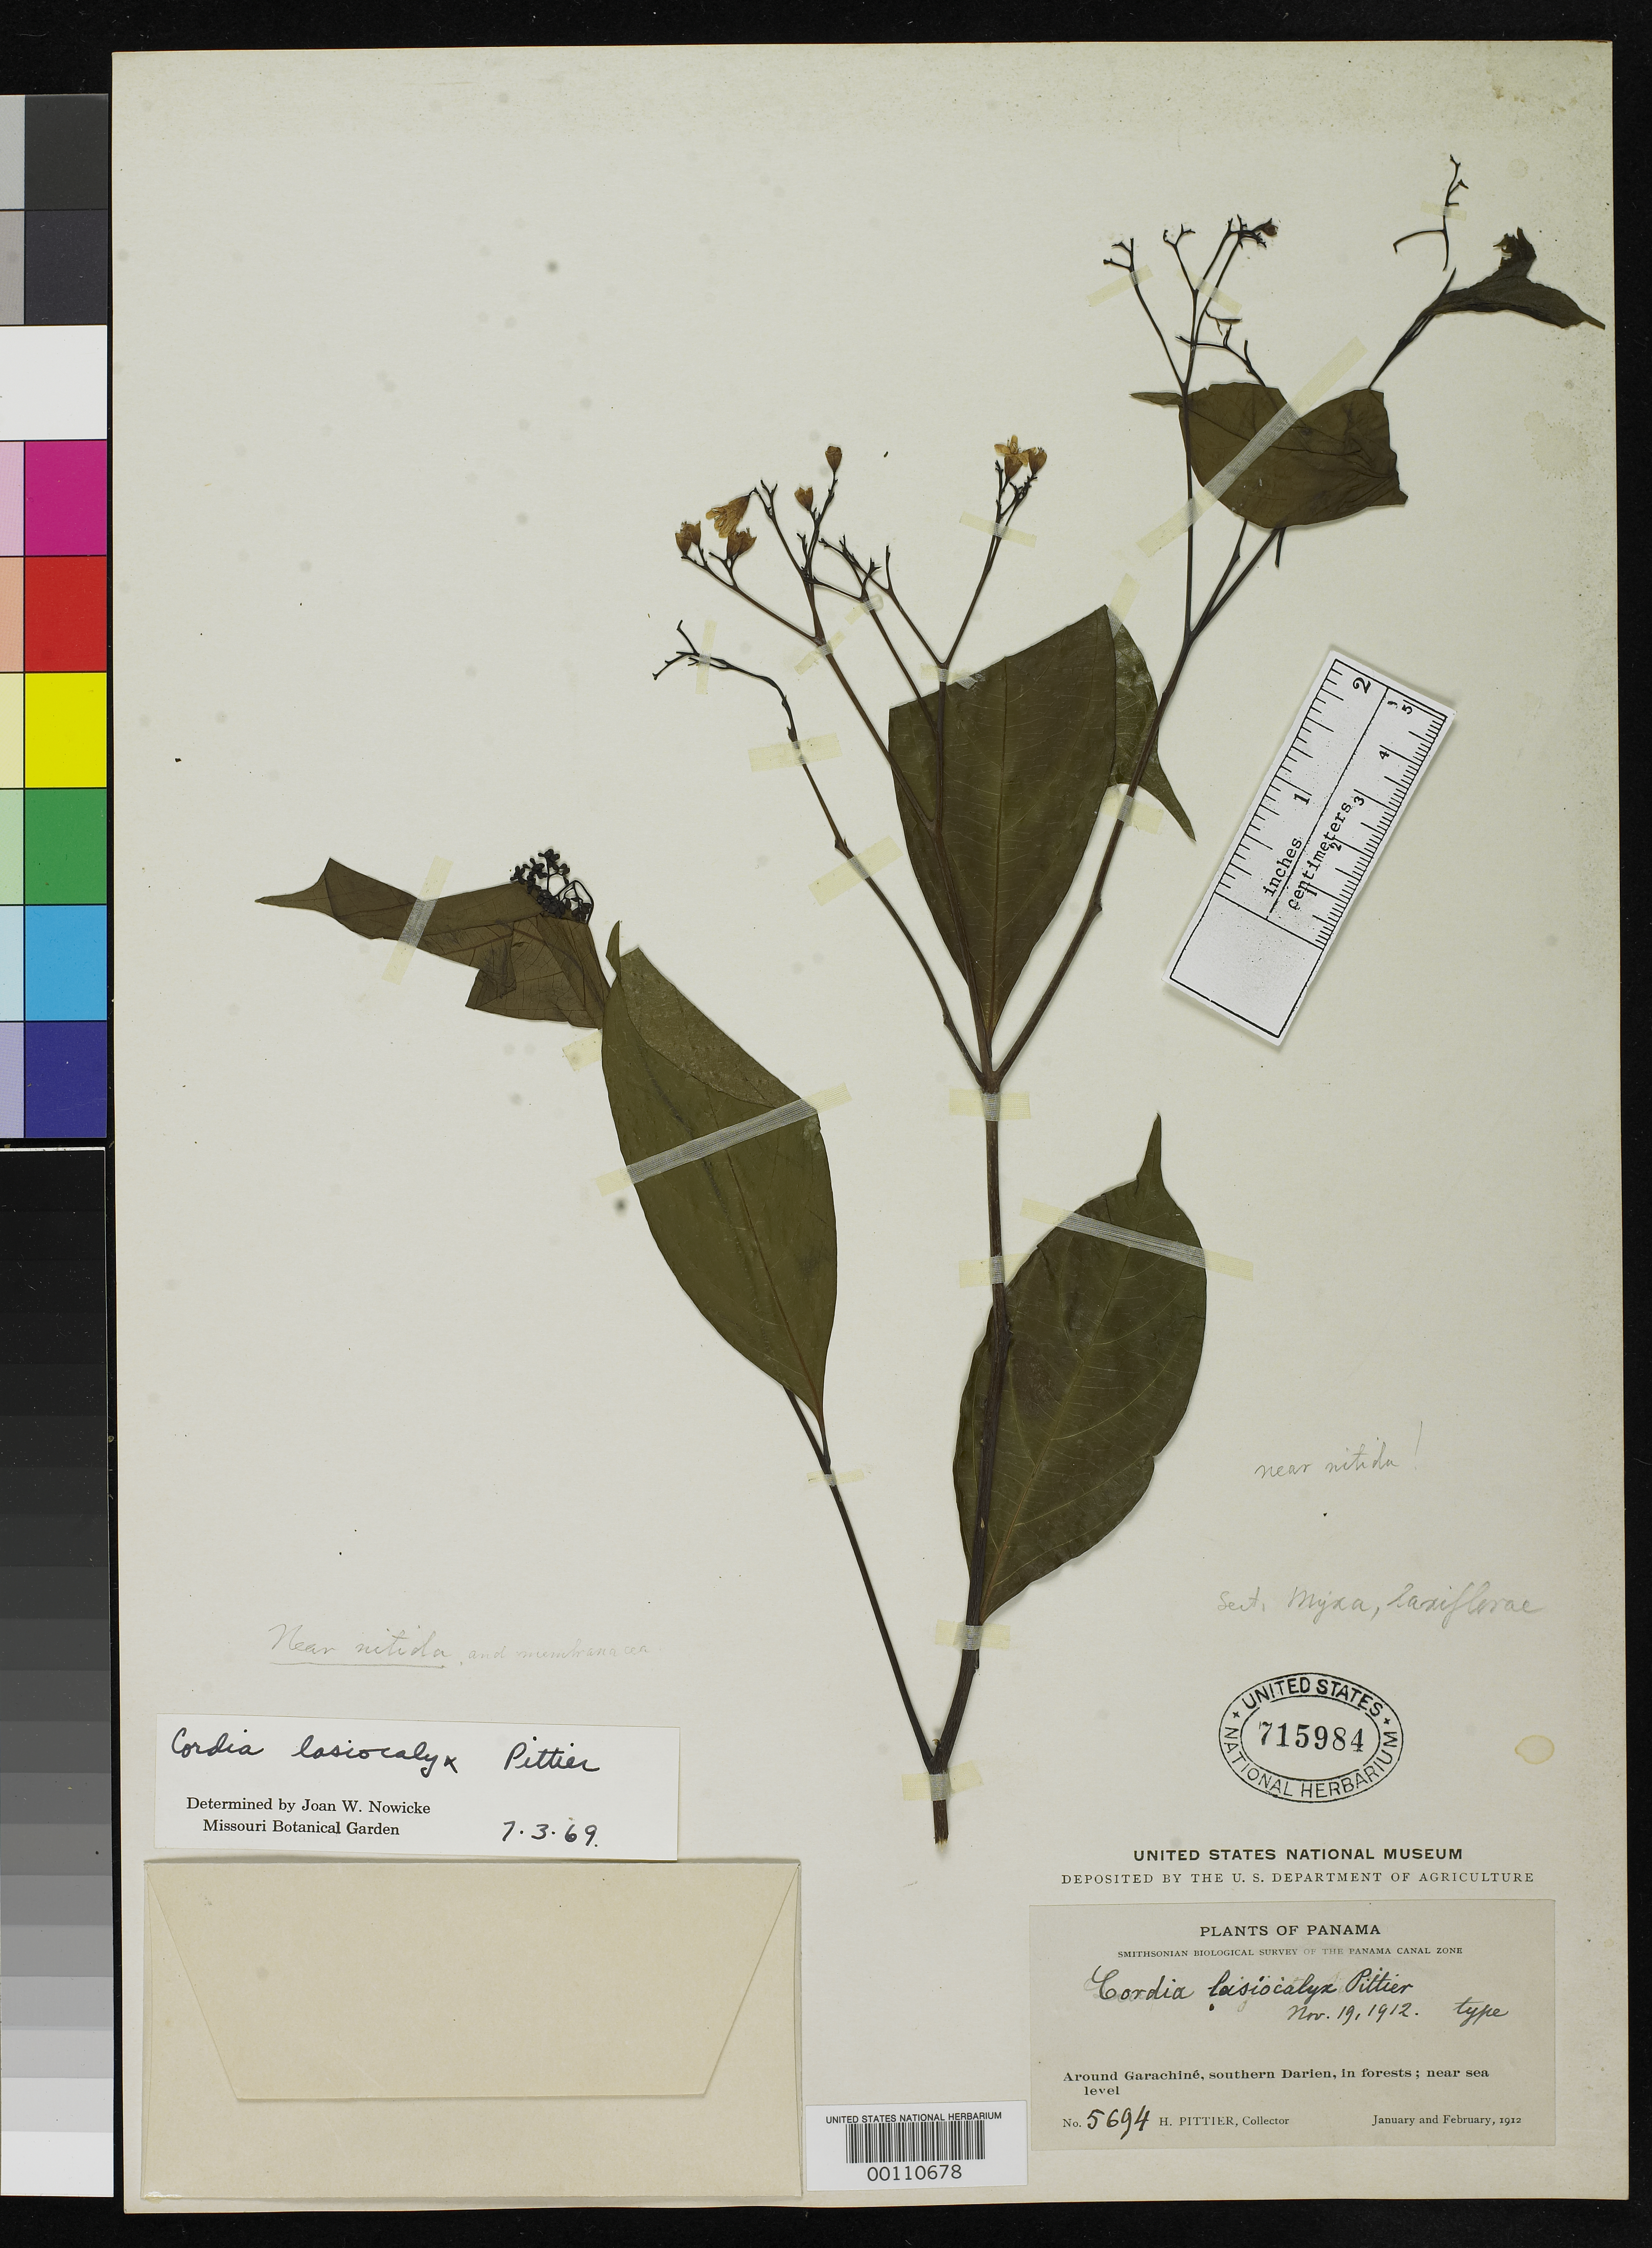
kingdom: Plantae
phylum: Tracheophyta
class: Magnoliopsida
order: Boraginales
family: Cordiaceae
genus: Cordia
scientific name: Cordia lasiocalyx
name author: Pittier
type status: Holotype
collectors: H. F. Pittier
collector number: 5694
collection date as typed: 12 Feb 1912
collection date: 1912-02-12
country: Panama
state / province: Darién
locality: Around Garachine.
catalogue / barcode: US 715984